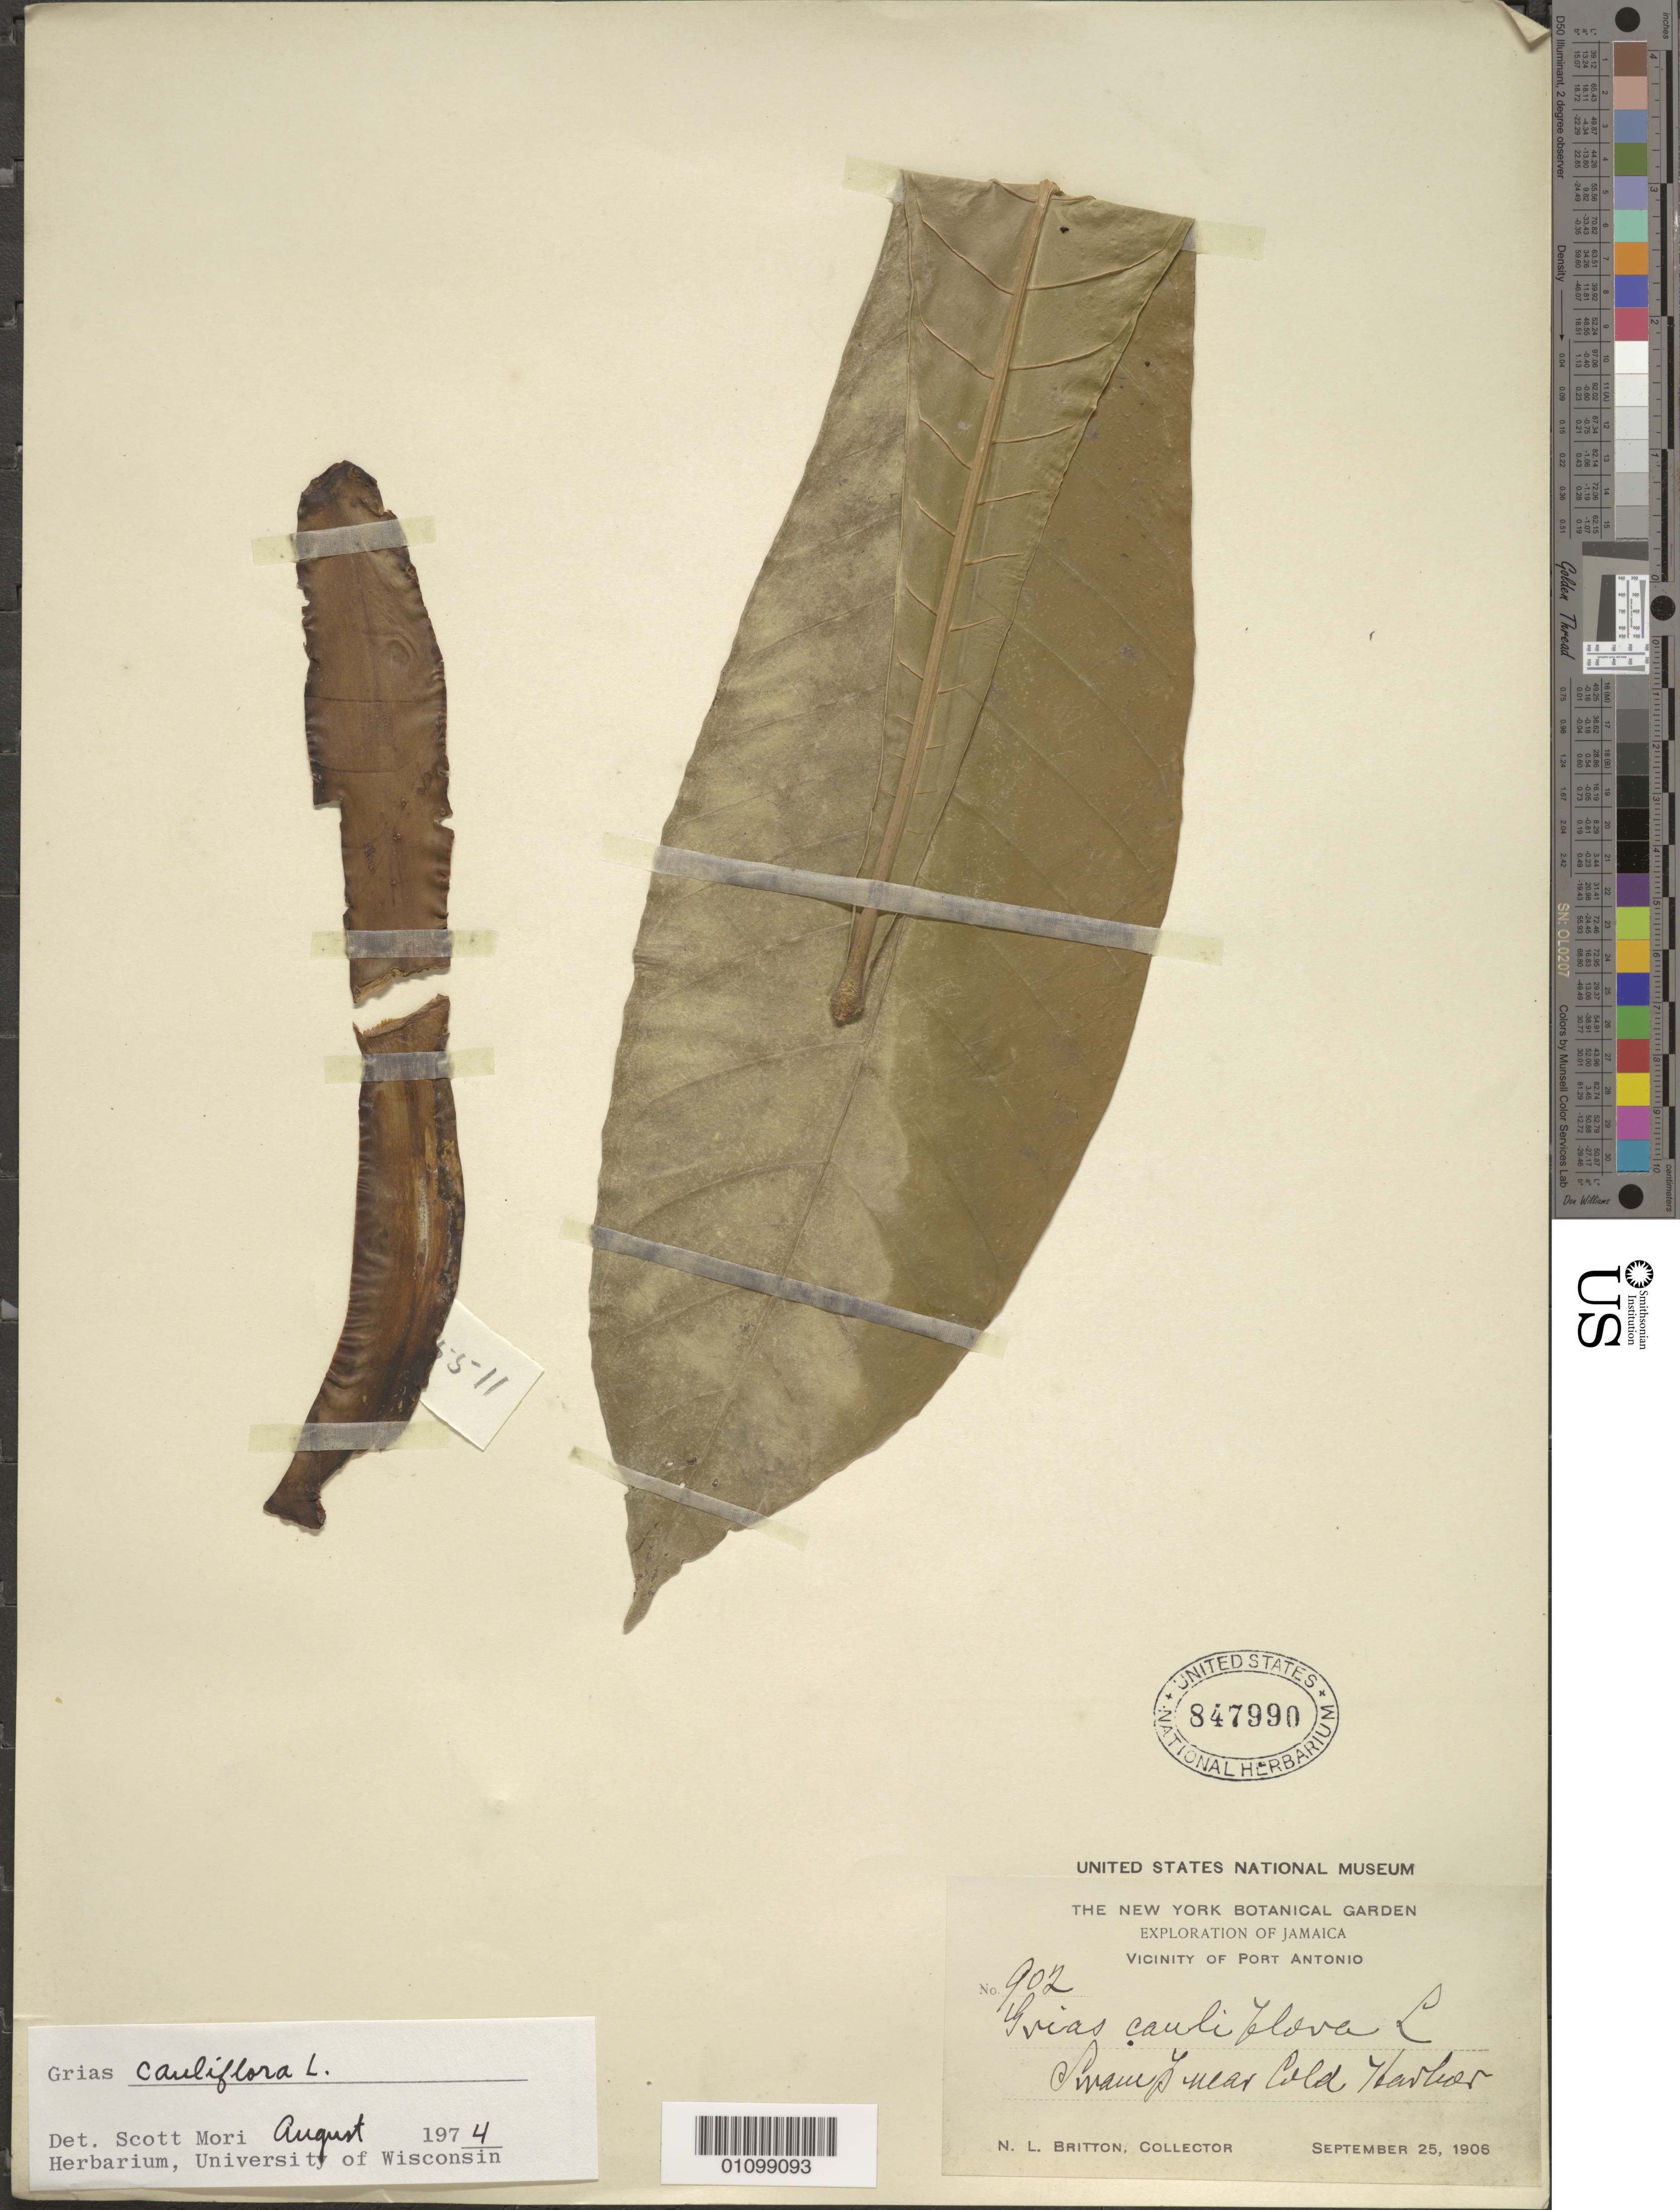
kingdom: Plantae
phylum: Tracheophyta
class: Magnoliopsida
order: Ericales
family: Lecythidaceae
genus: Grias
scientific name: Grias cauliflora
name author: L.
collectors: N. Britton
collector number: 902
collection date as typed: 25 Sep 1906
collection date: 1906-09-25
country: Jamaica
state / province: Portland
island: Jamaica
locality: Vicinity of Port Antonio. Swamp near Cold Harbor.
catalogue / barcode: US 847990